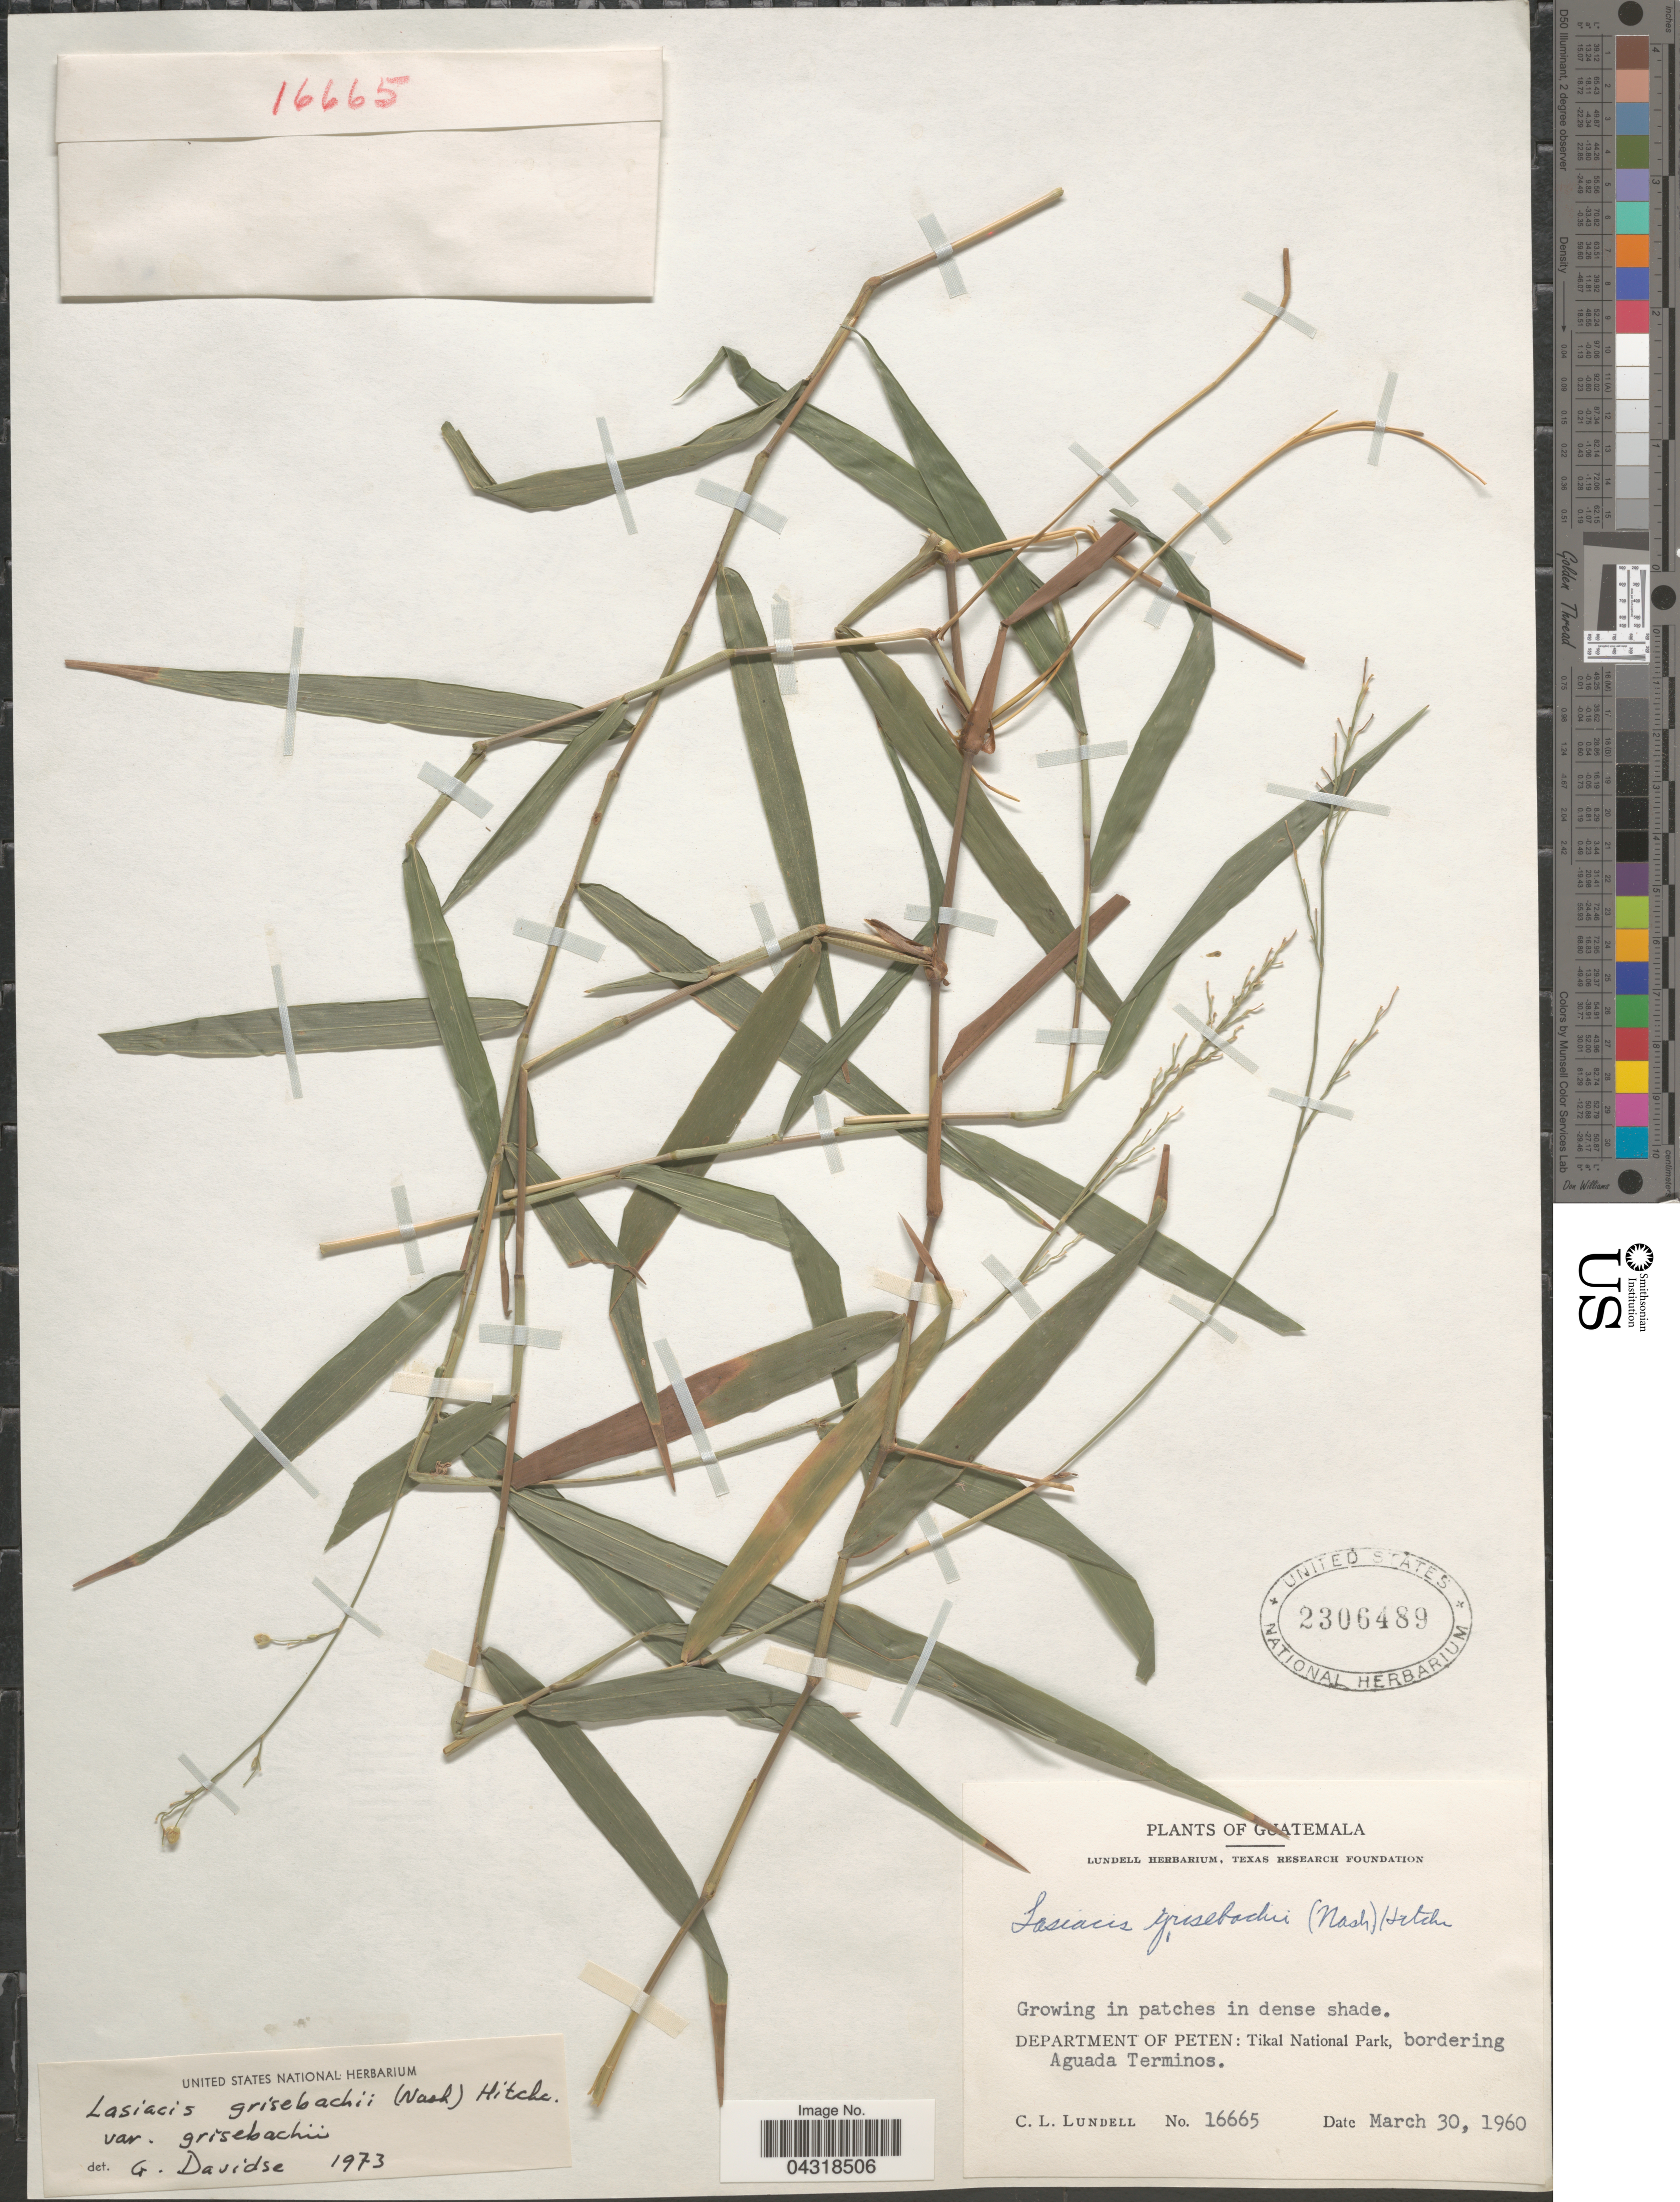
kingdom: Plantae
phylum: Tracheophyta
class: Liliopsida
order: Poales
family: Poaceae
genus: Lasiacis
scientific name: Lasiacis grisebachii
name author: (Nash) Hitchc.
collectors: C. L. Lundell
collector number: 16665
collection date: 1960-03-30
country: Guatemala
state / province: El Peten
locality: Department of Peten: Tikal National Park, bordering Aguada Terminos.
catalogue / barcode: US 2306489